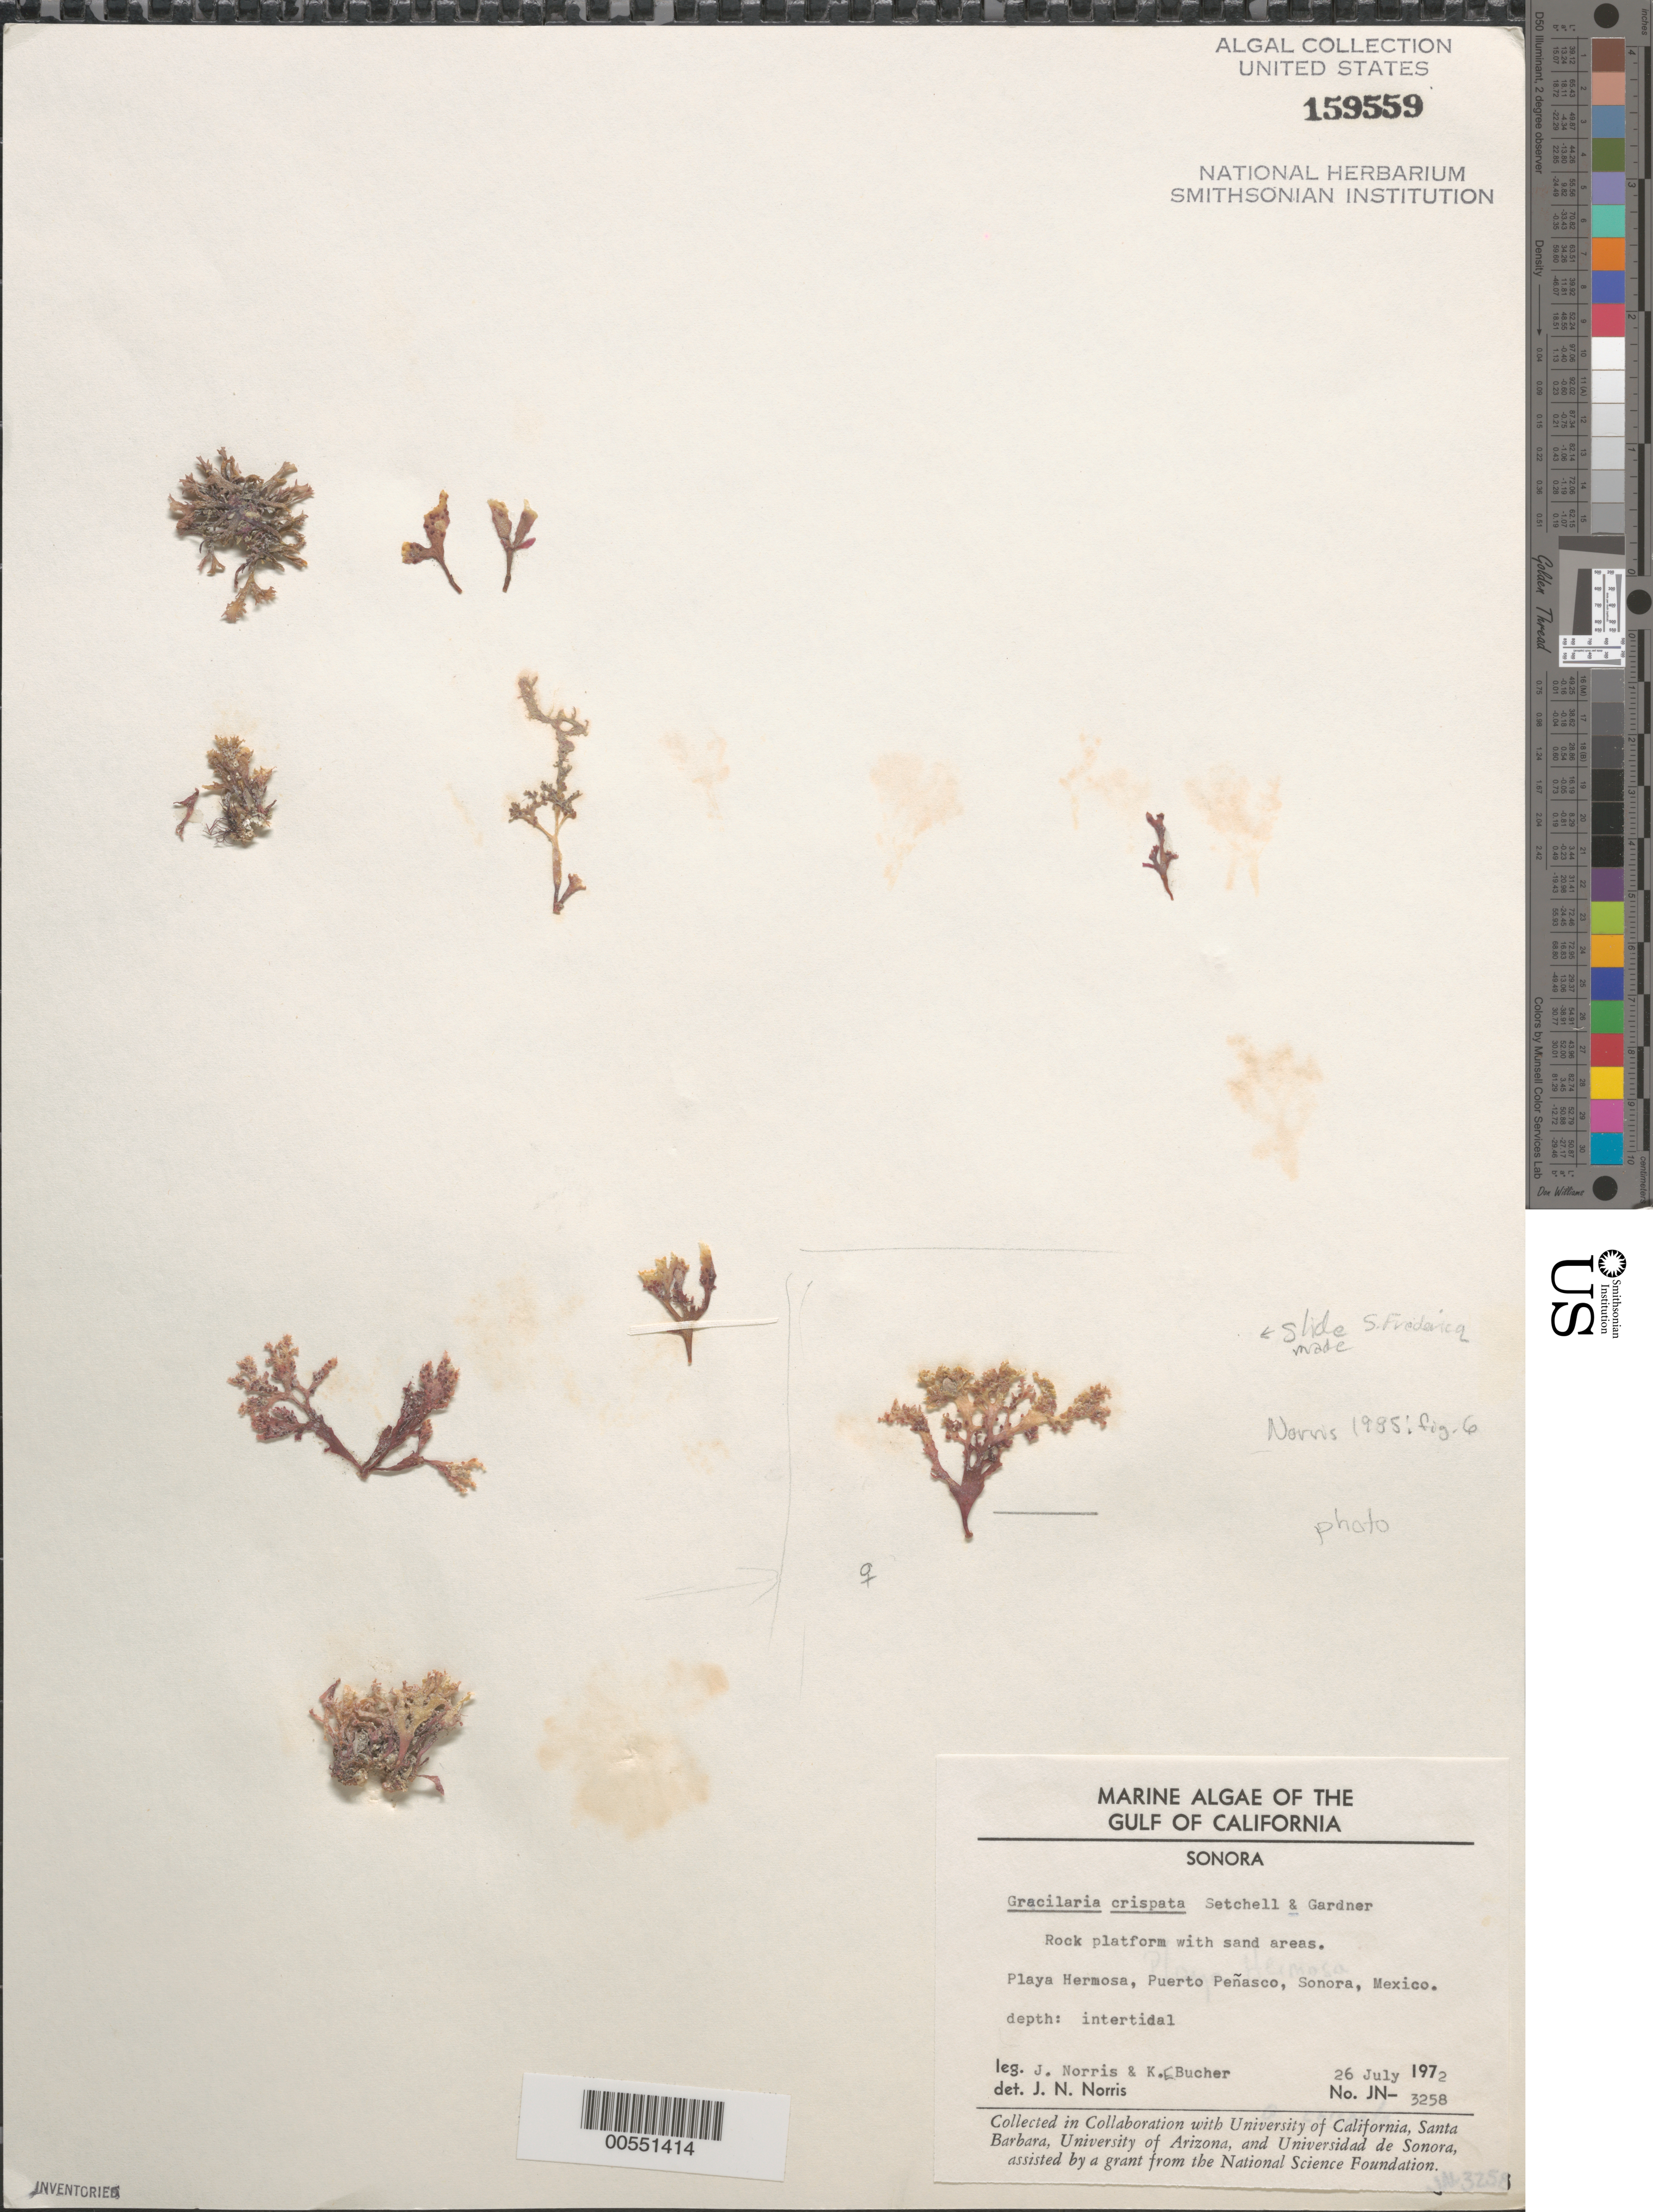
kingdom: Plantae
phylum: Rhodophyta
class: Florideophyceae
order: Gracilariales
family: Gracilariaceae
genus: Gracilaria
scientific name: Gracilaria crispata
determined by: Norris, James N.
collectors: J. N. Norris & K. E. Bucher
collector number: JN-3258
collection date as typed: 26 Jul 1972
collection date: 1972-07-26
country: Mexico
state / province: Sonora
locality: Playa Hermosa, Puerto Penasco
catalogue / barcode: US 159559